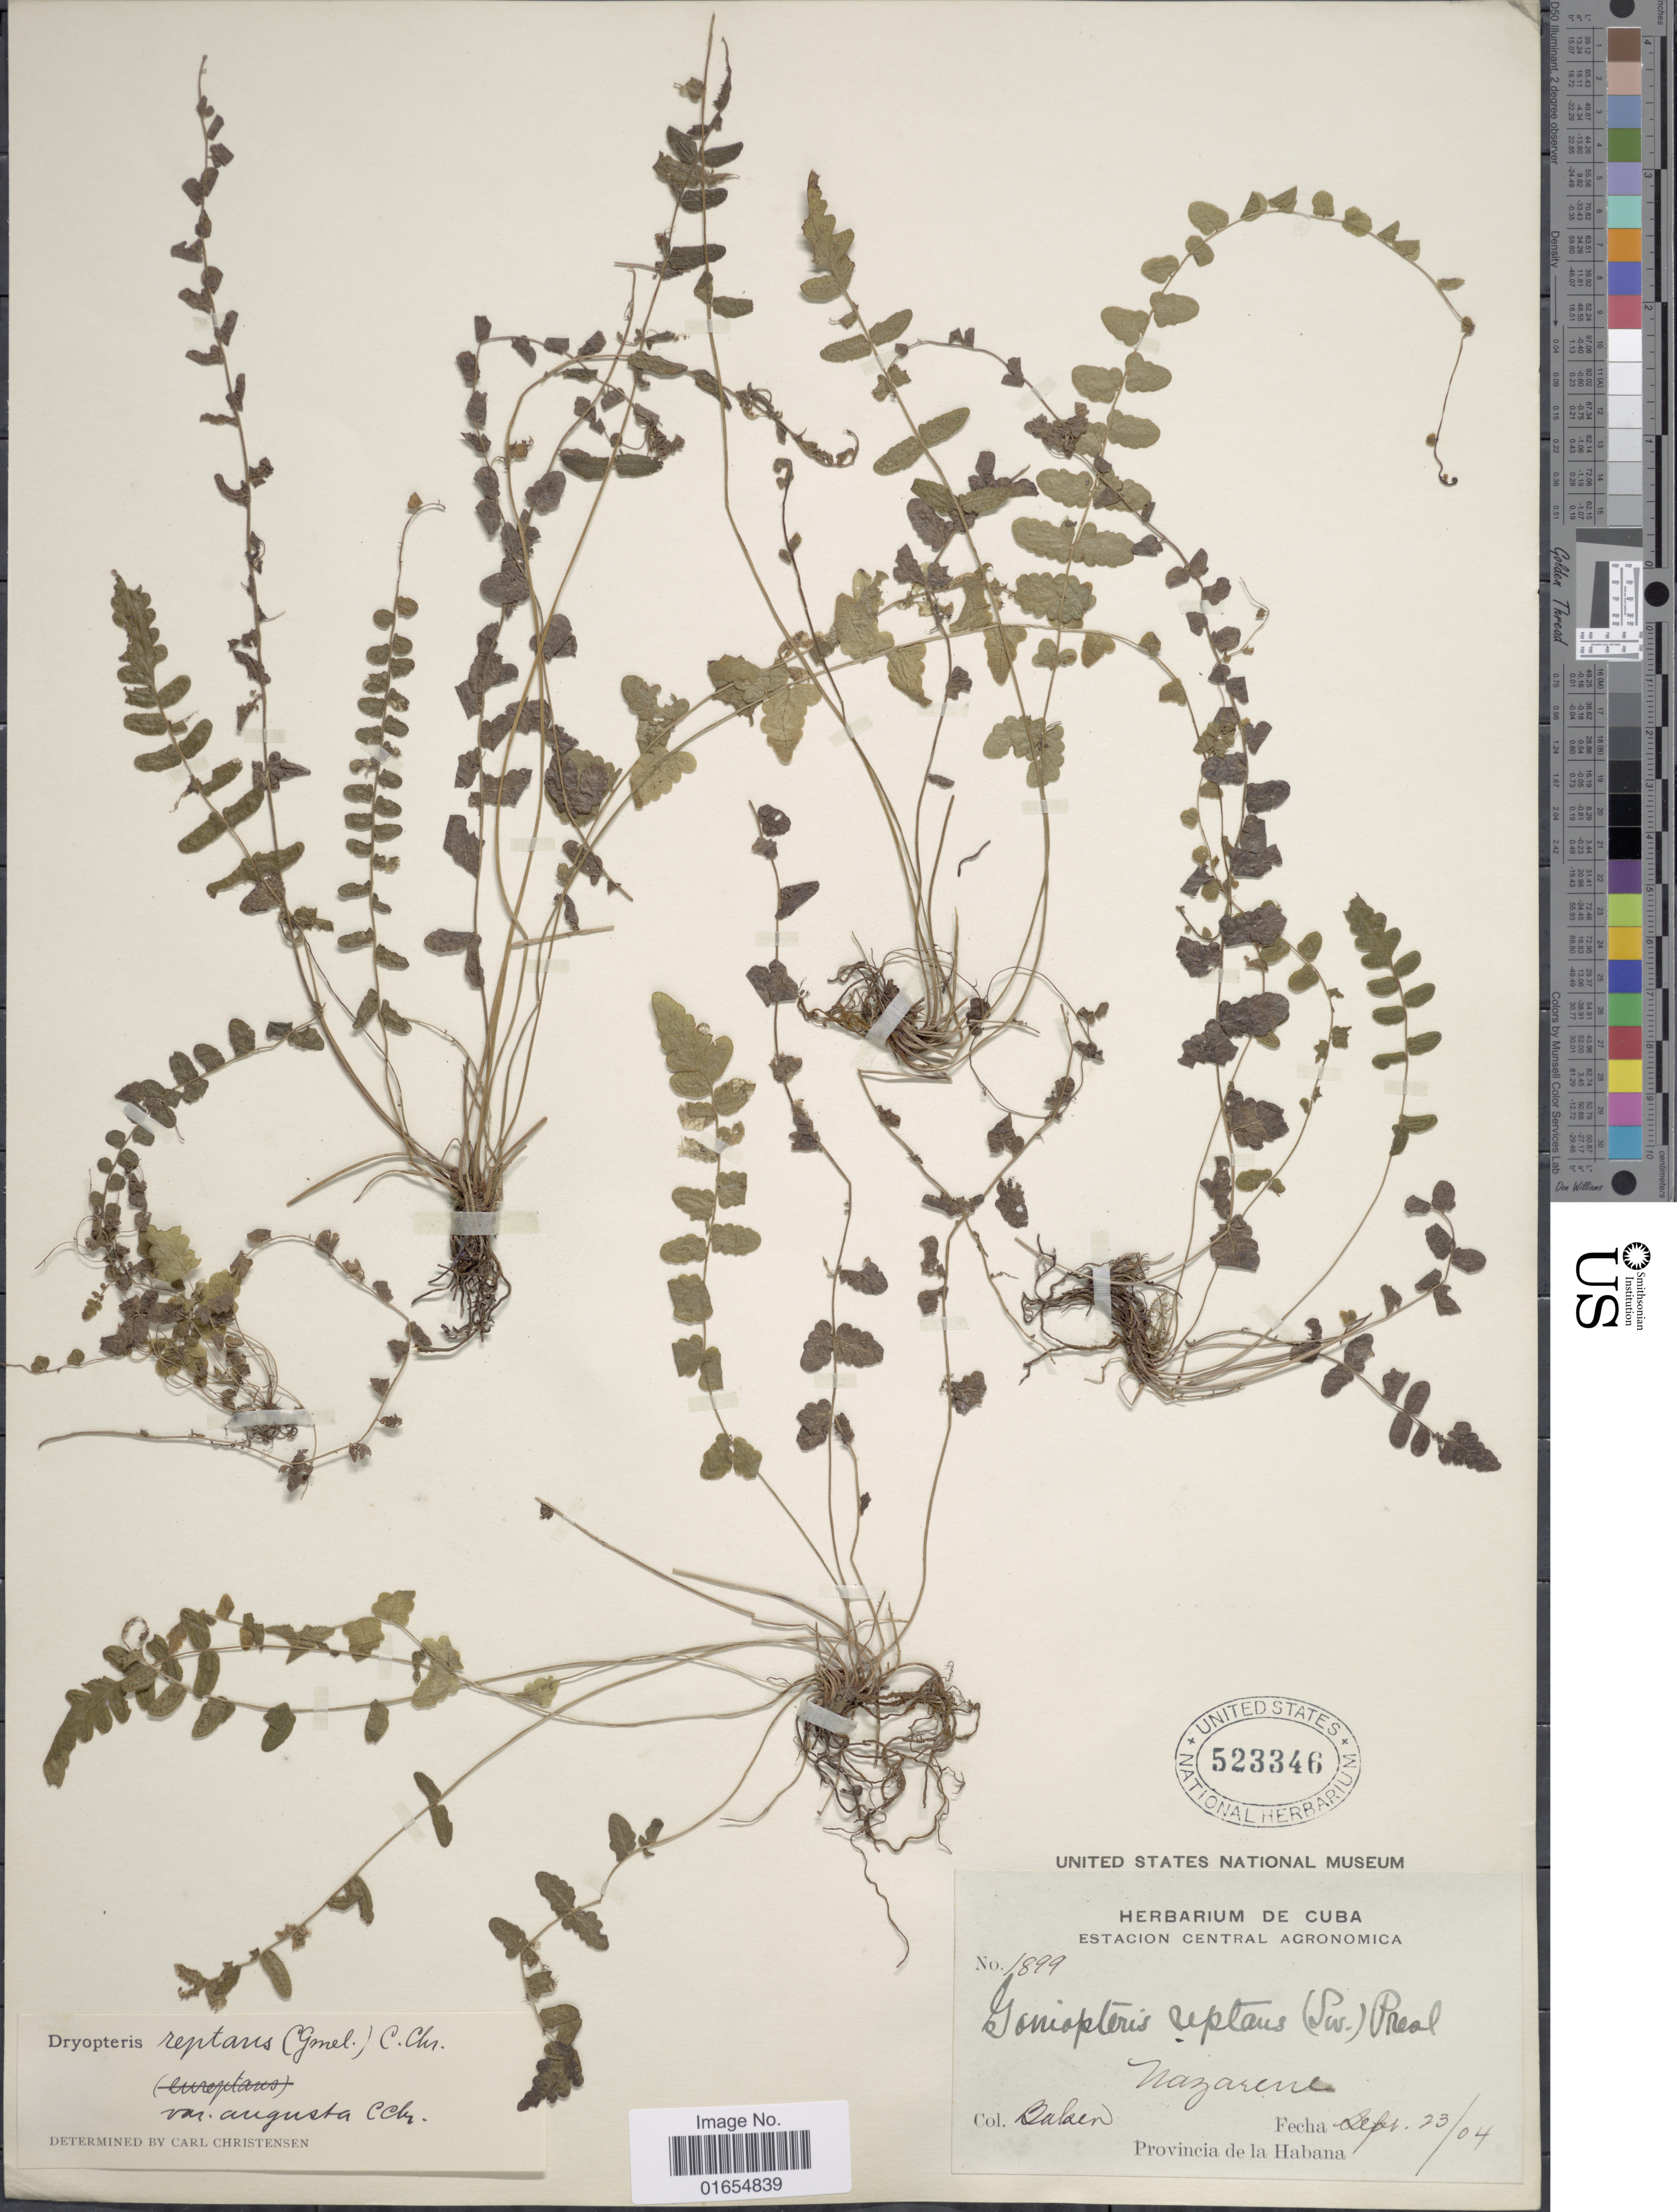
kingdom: Plantae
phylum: Tracheophyta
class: Polypodiopsida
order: Polypodiales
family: Thelypteridaceae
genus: Goniopteris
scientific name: Goniopteris reptans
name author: (J.F. Gmel.) C. Presl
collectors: -- Baker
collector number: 1899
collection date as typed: Transcribed d/m/y: 23/9/4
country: Cuba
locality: Nazarene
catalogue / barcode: US 523346